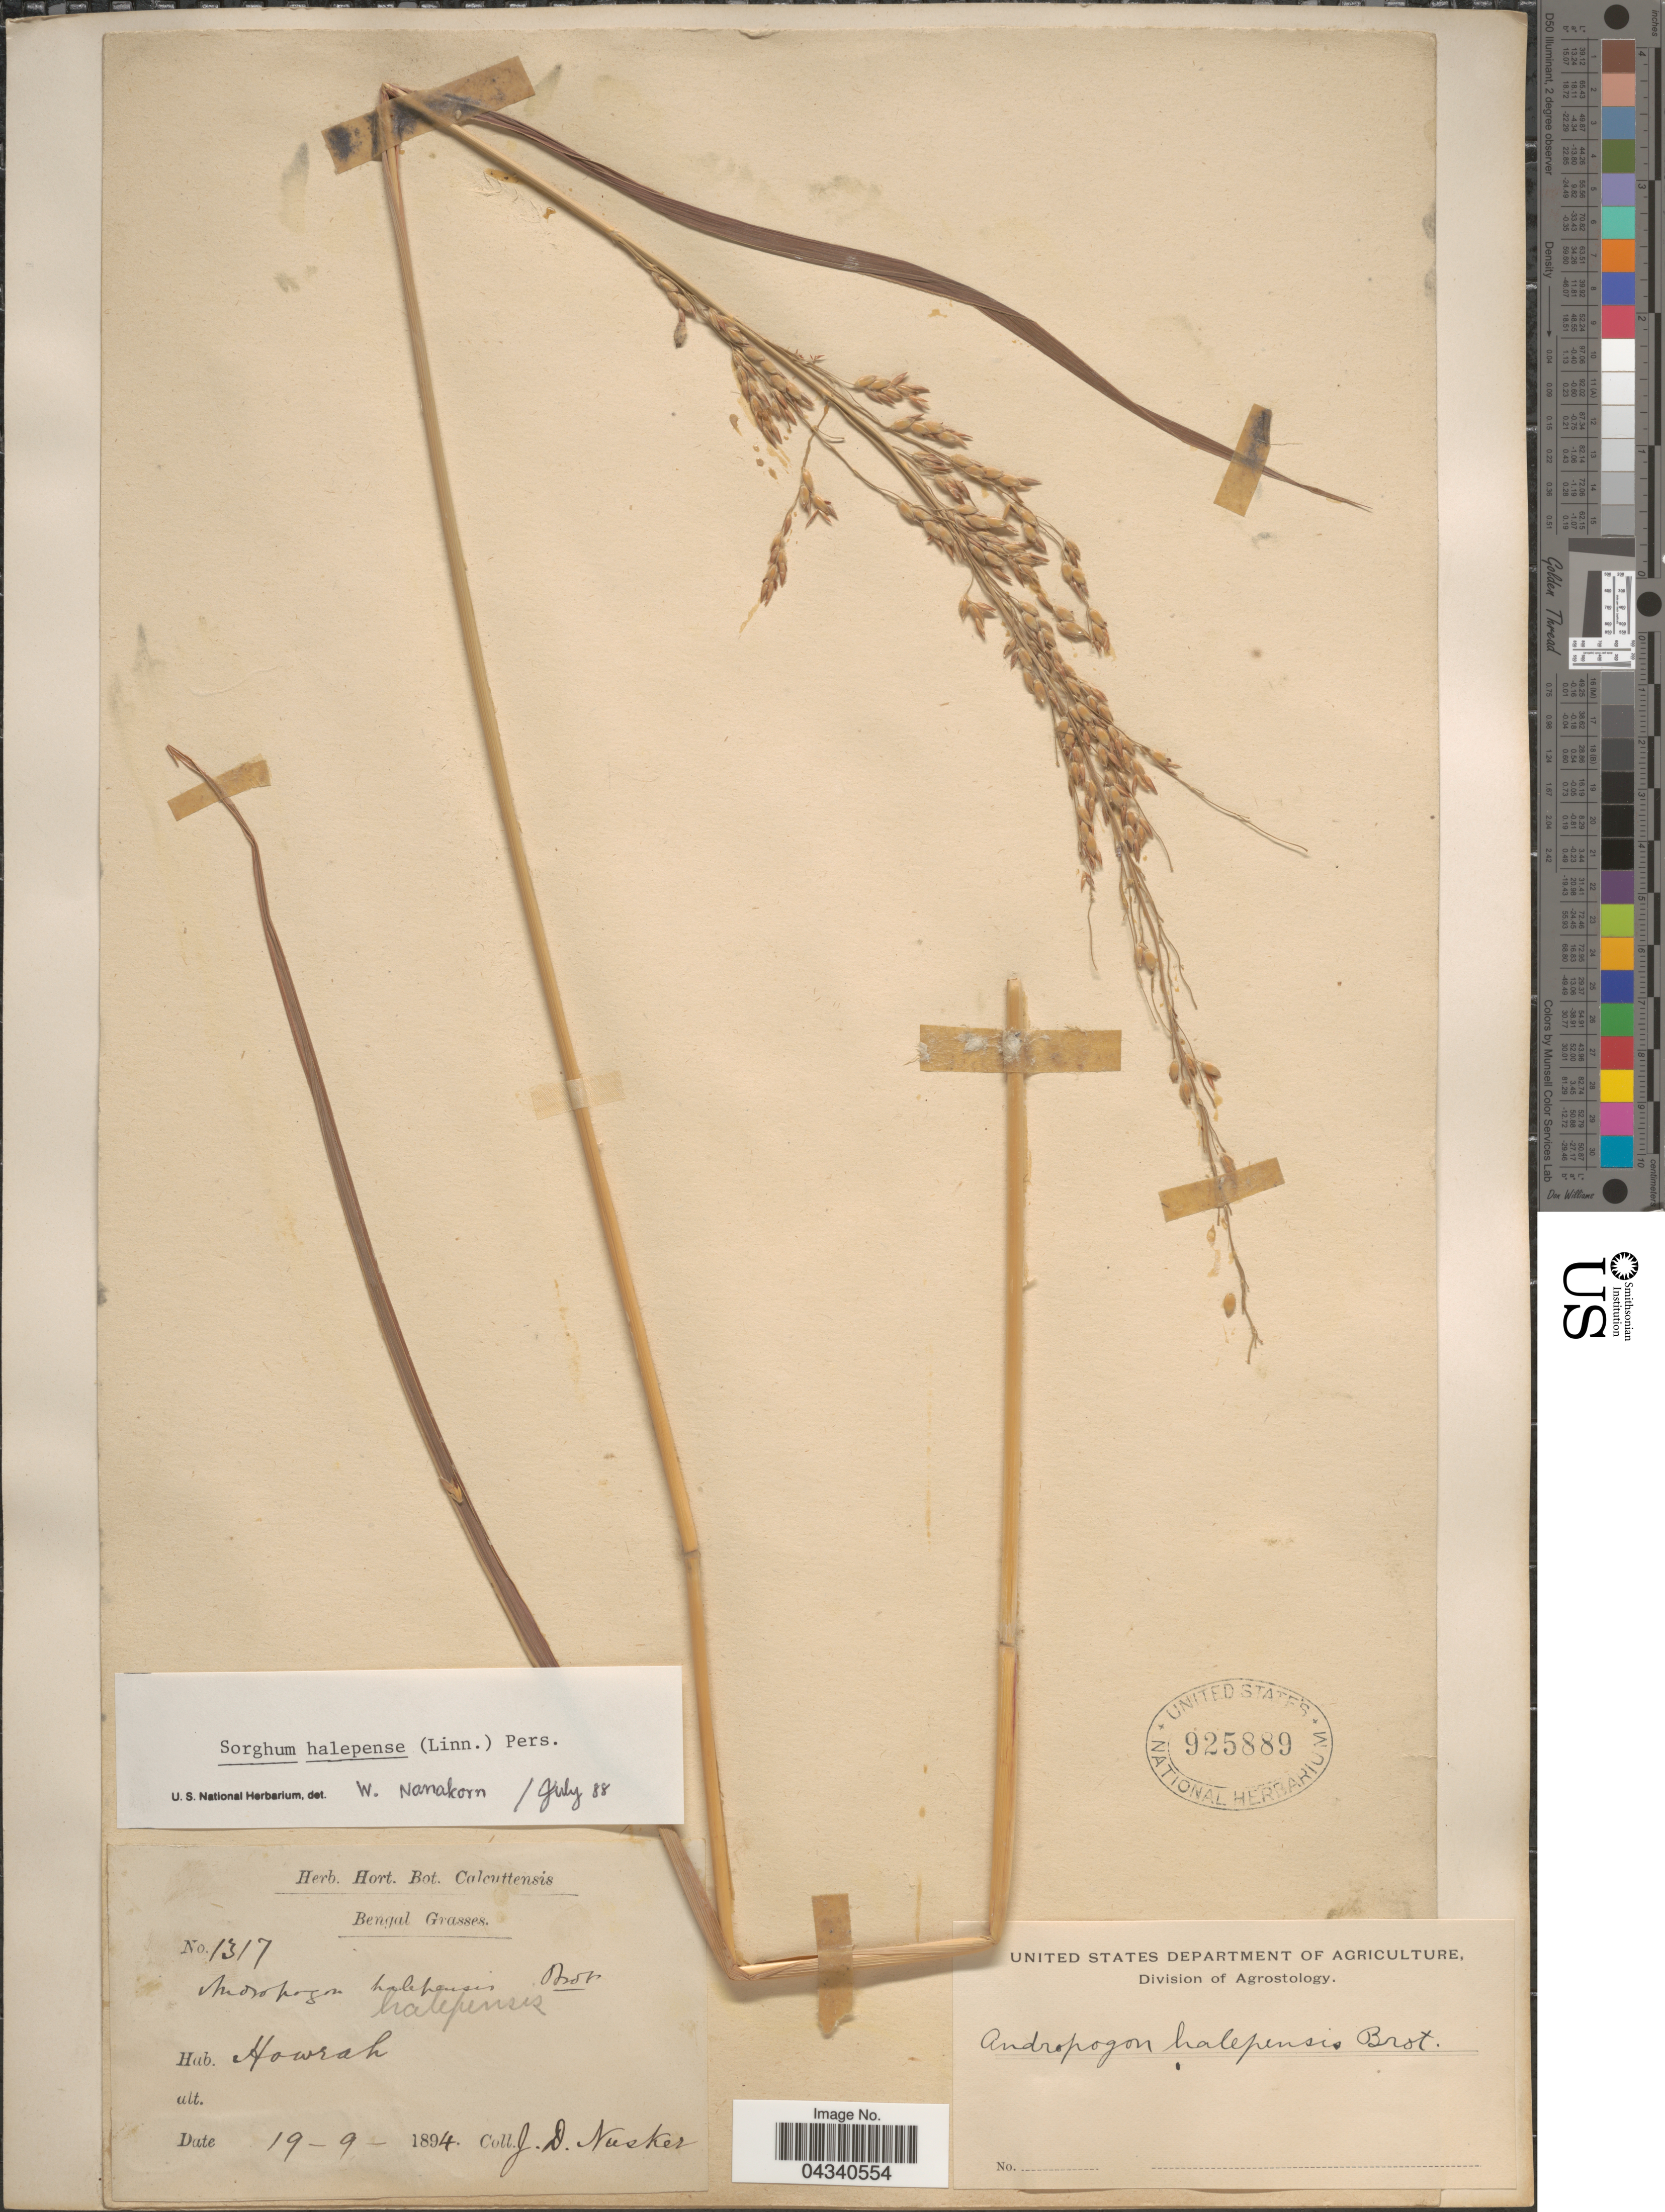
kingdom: Plantae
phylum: Tracheophyta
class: Liliopsida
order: Poales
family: Poaceae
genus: Sorghum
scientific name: Sorghum halepense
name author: (L.) Pers.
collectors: J. Nusker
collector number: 1317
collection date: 1894-09-19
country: India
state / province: West Bengal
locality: Bengal. Howrah.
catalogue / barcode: US 925889